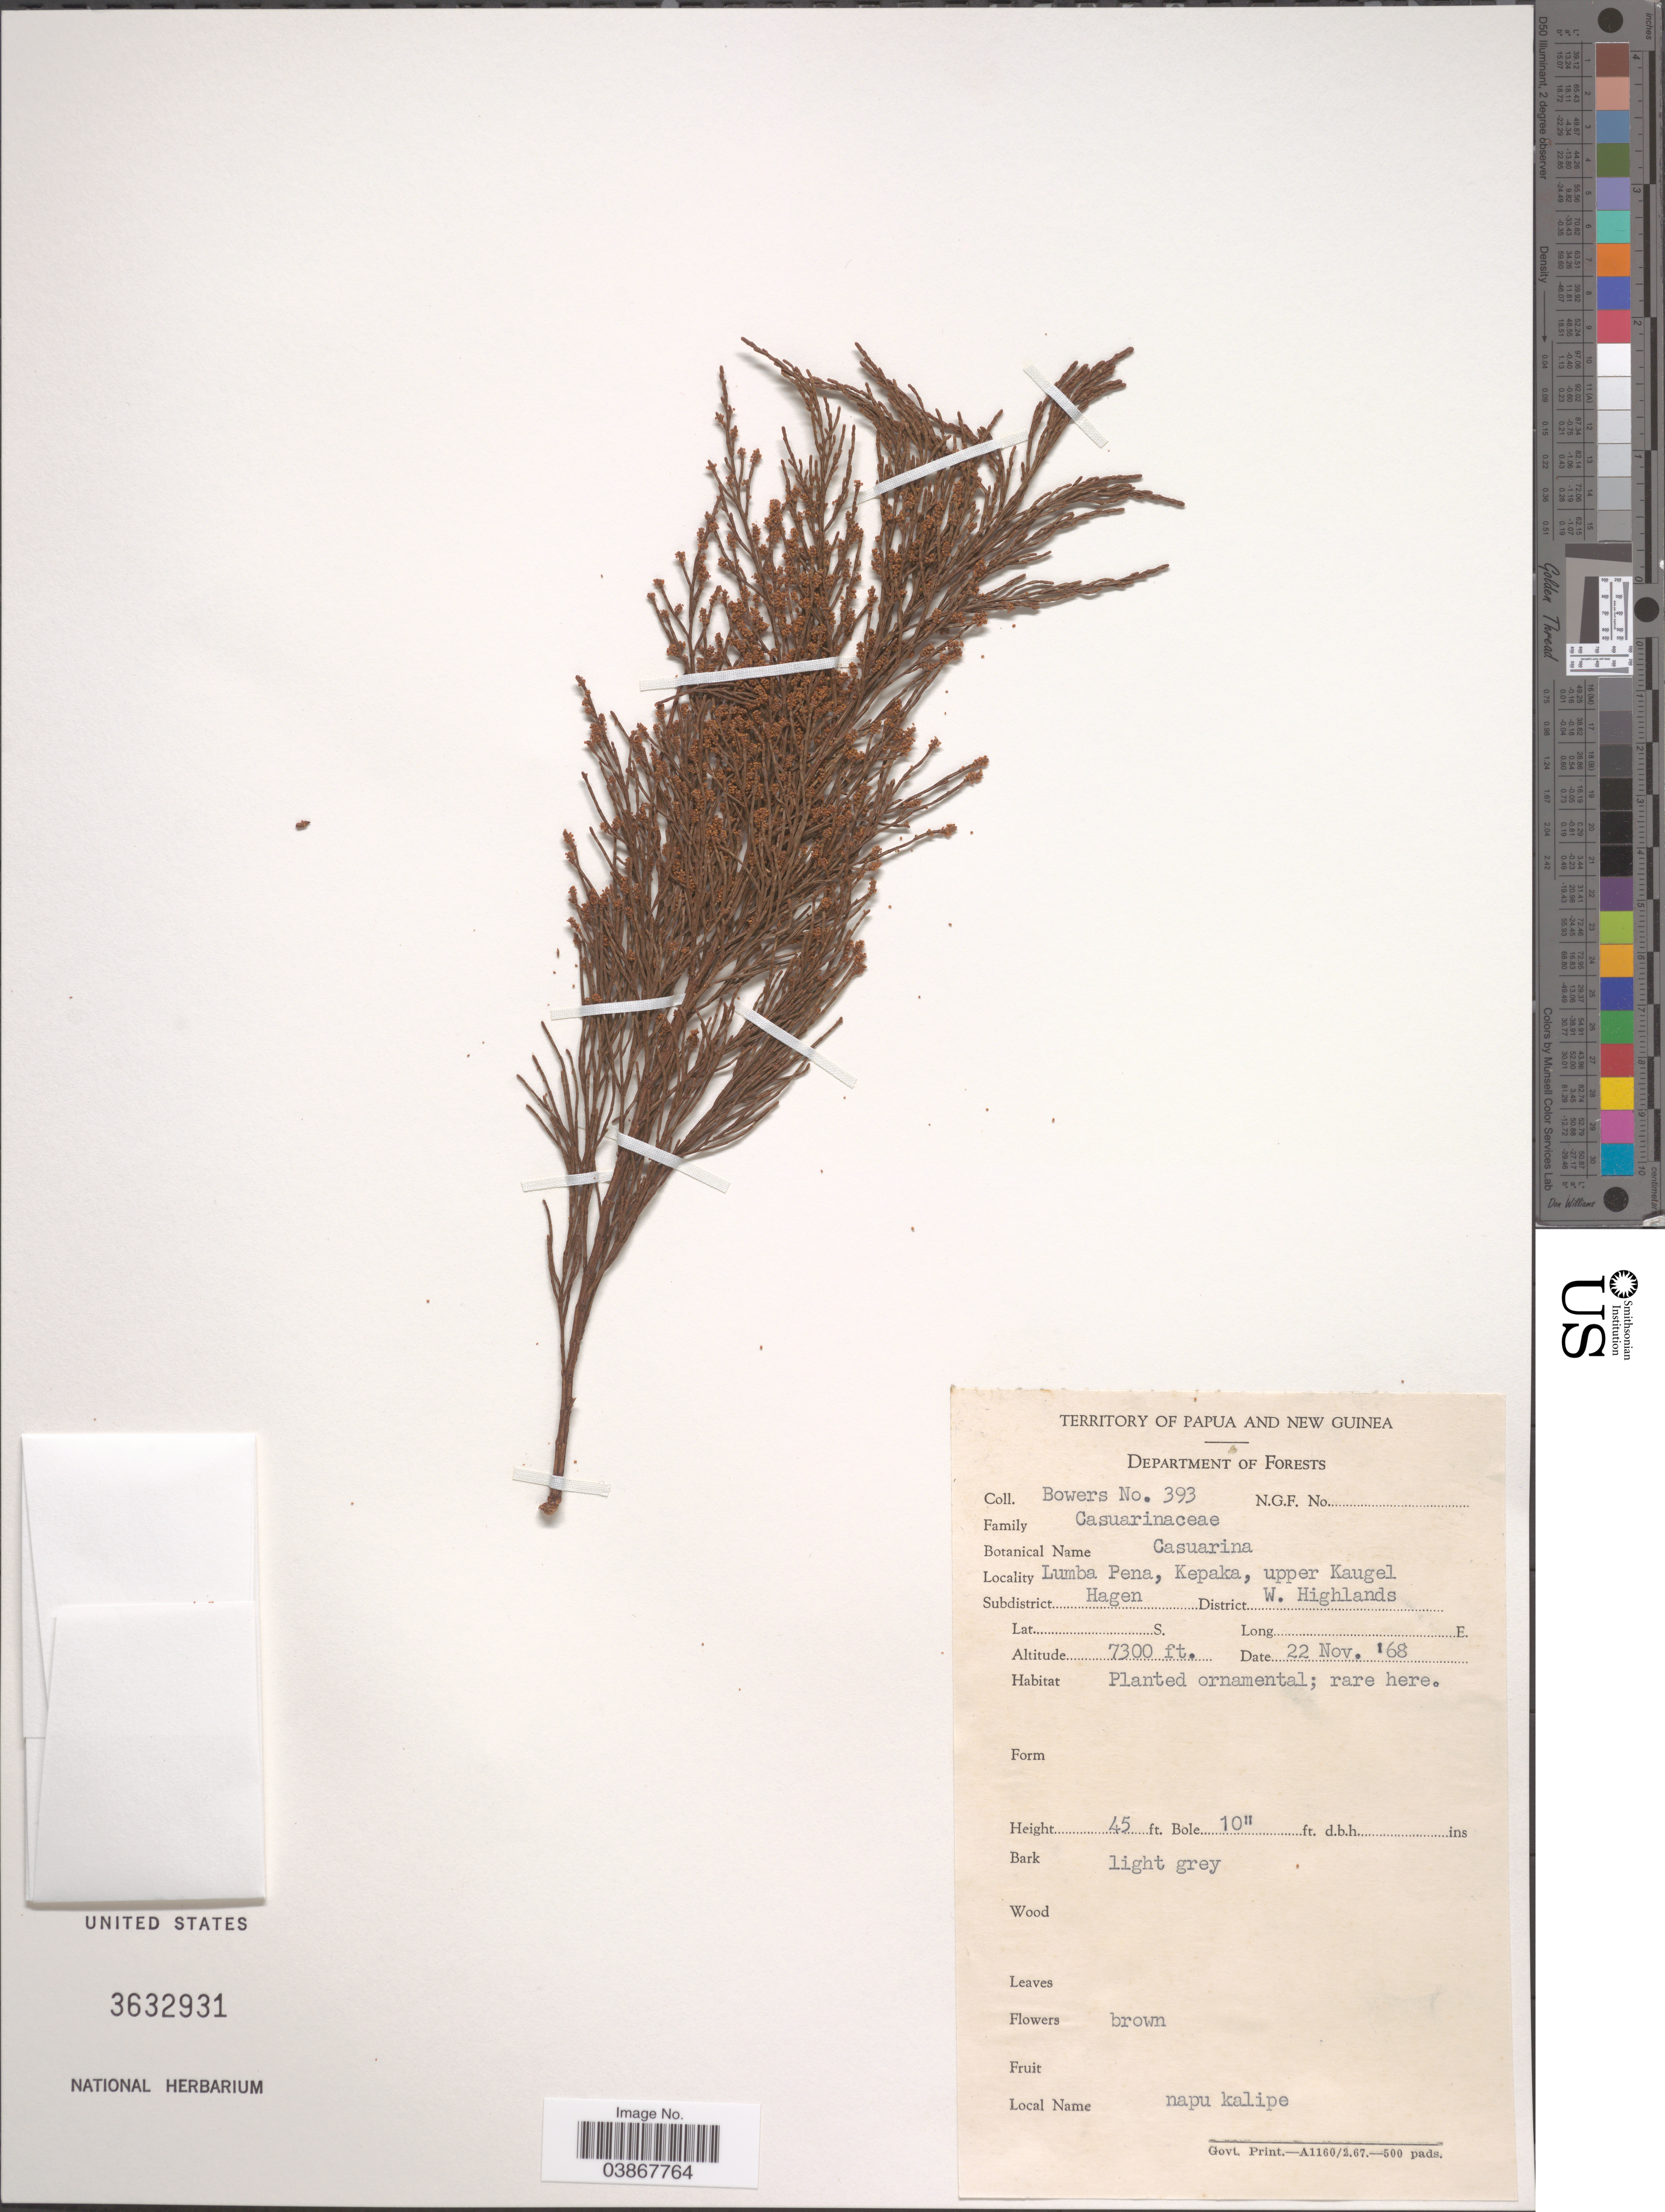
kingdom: Plantae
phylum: Tracheophyta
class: Magnoliopsida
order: Fagales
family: Casuarinaceae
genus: Casuarina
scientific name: Casuarina sp.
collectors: -. Bowers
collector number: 393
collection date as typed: Transcribed d/m/y: 22/11/68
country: Papua New Guinea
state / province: Western Highlands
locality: Territory of Papua and New Guinea. Lumba Pena, Kepaka, upper Kaugel. Subdistrict Hagen District W. Highlands.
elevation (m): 2225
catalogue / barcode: US 3632931